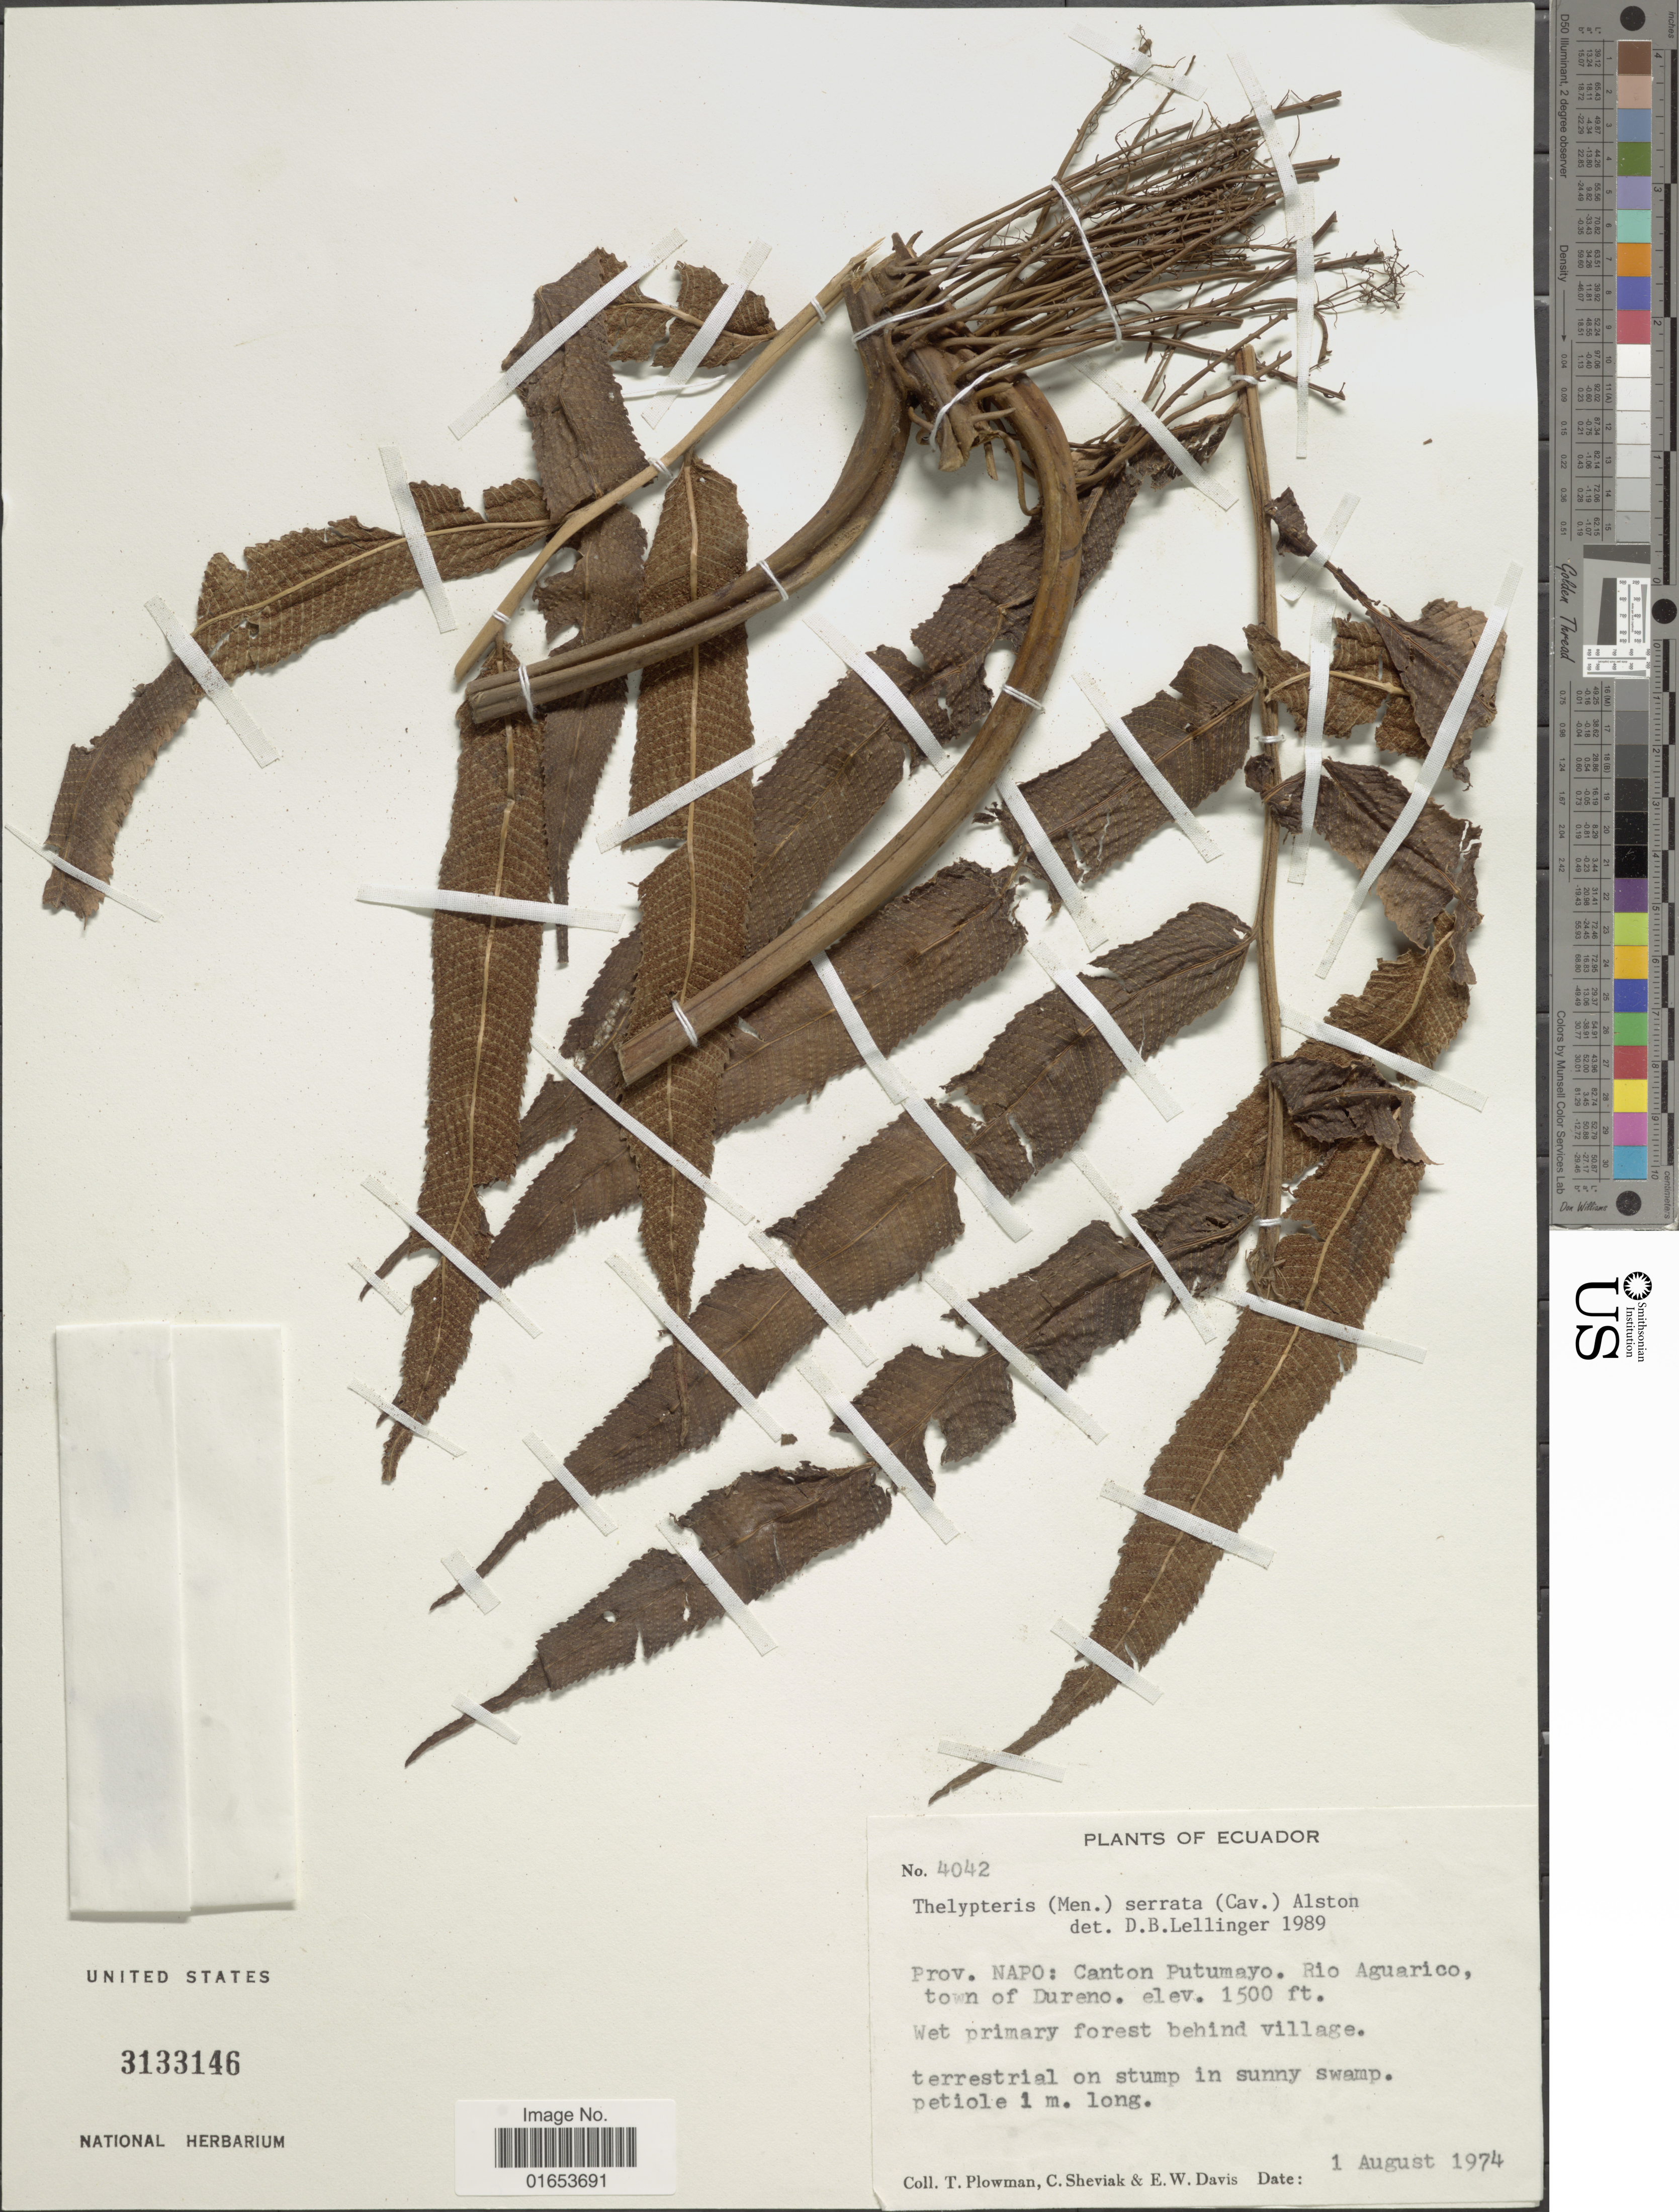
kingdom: Plantae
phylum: Tracheophyta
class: Polypodiopsida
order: Polypodiales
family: Thelypteridaceae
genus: Meniscium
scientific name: Meniscium serratum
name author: Cav.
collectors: T. Plowman, C. J. Sheviak & E. W. Davis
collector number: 4042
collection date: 1974-08-01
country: Ecuador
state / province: Napo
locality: Canton Putumayo. Rio Aguarico, town of Dureno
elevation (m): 457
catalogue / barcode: US 3133146